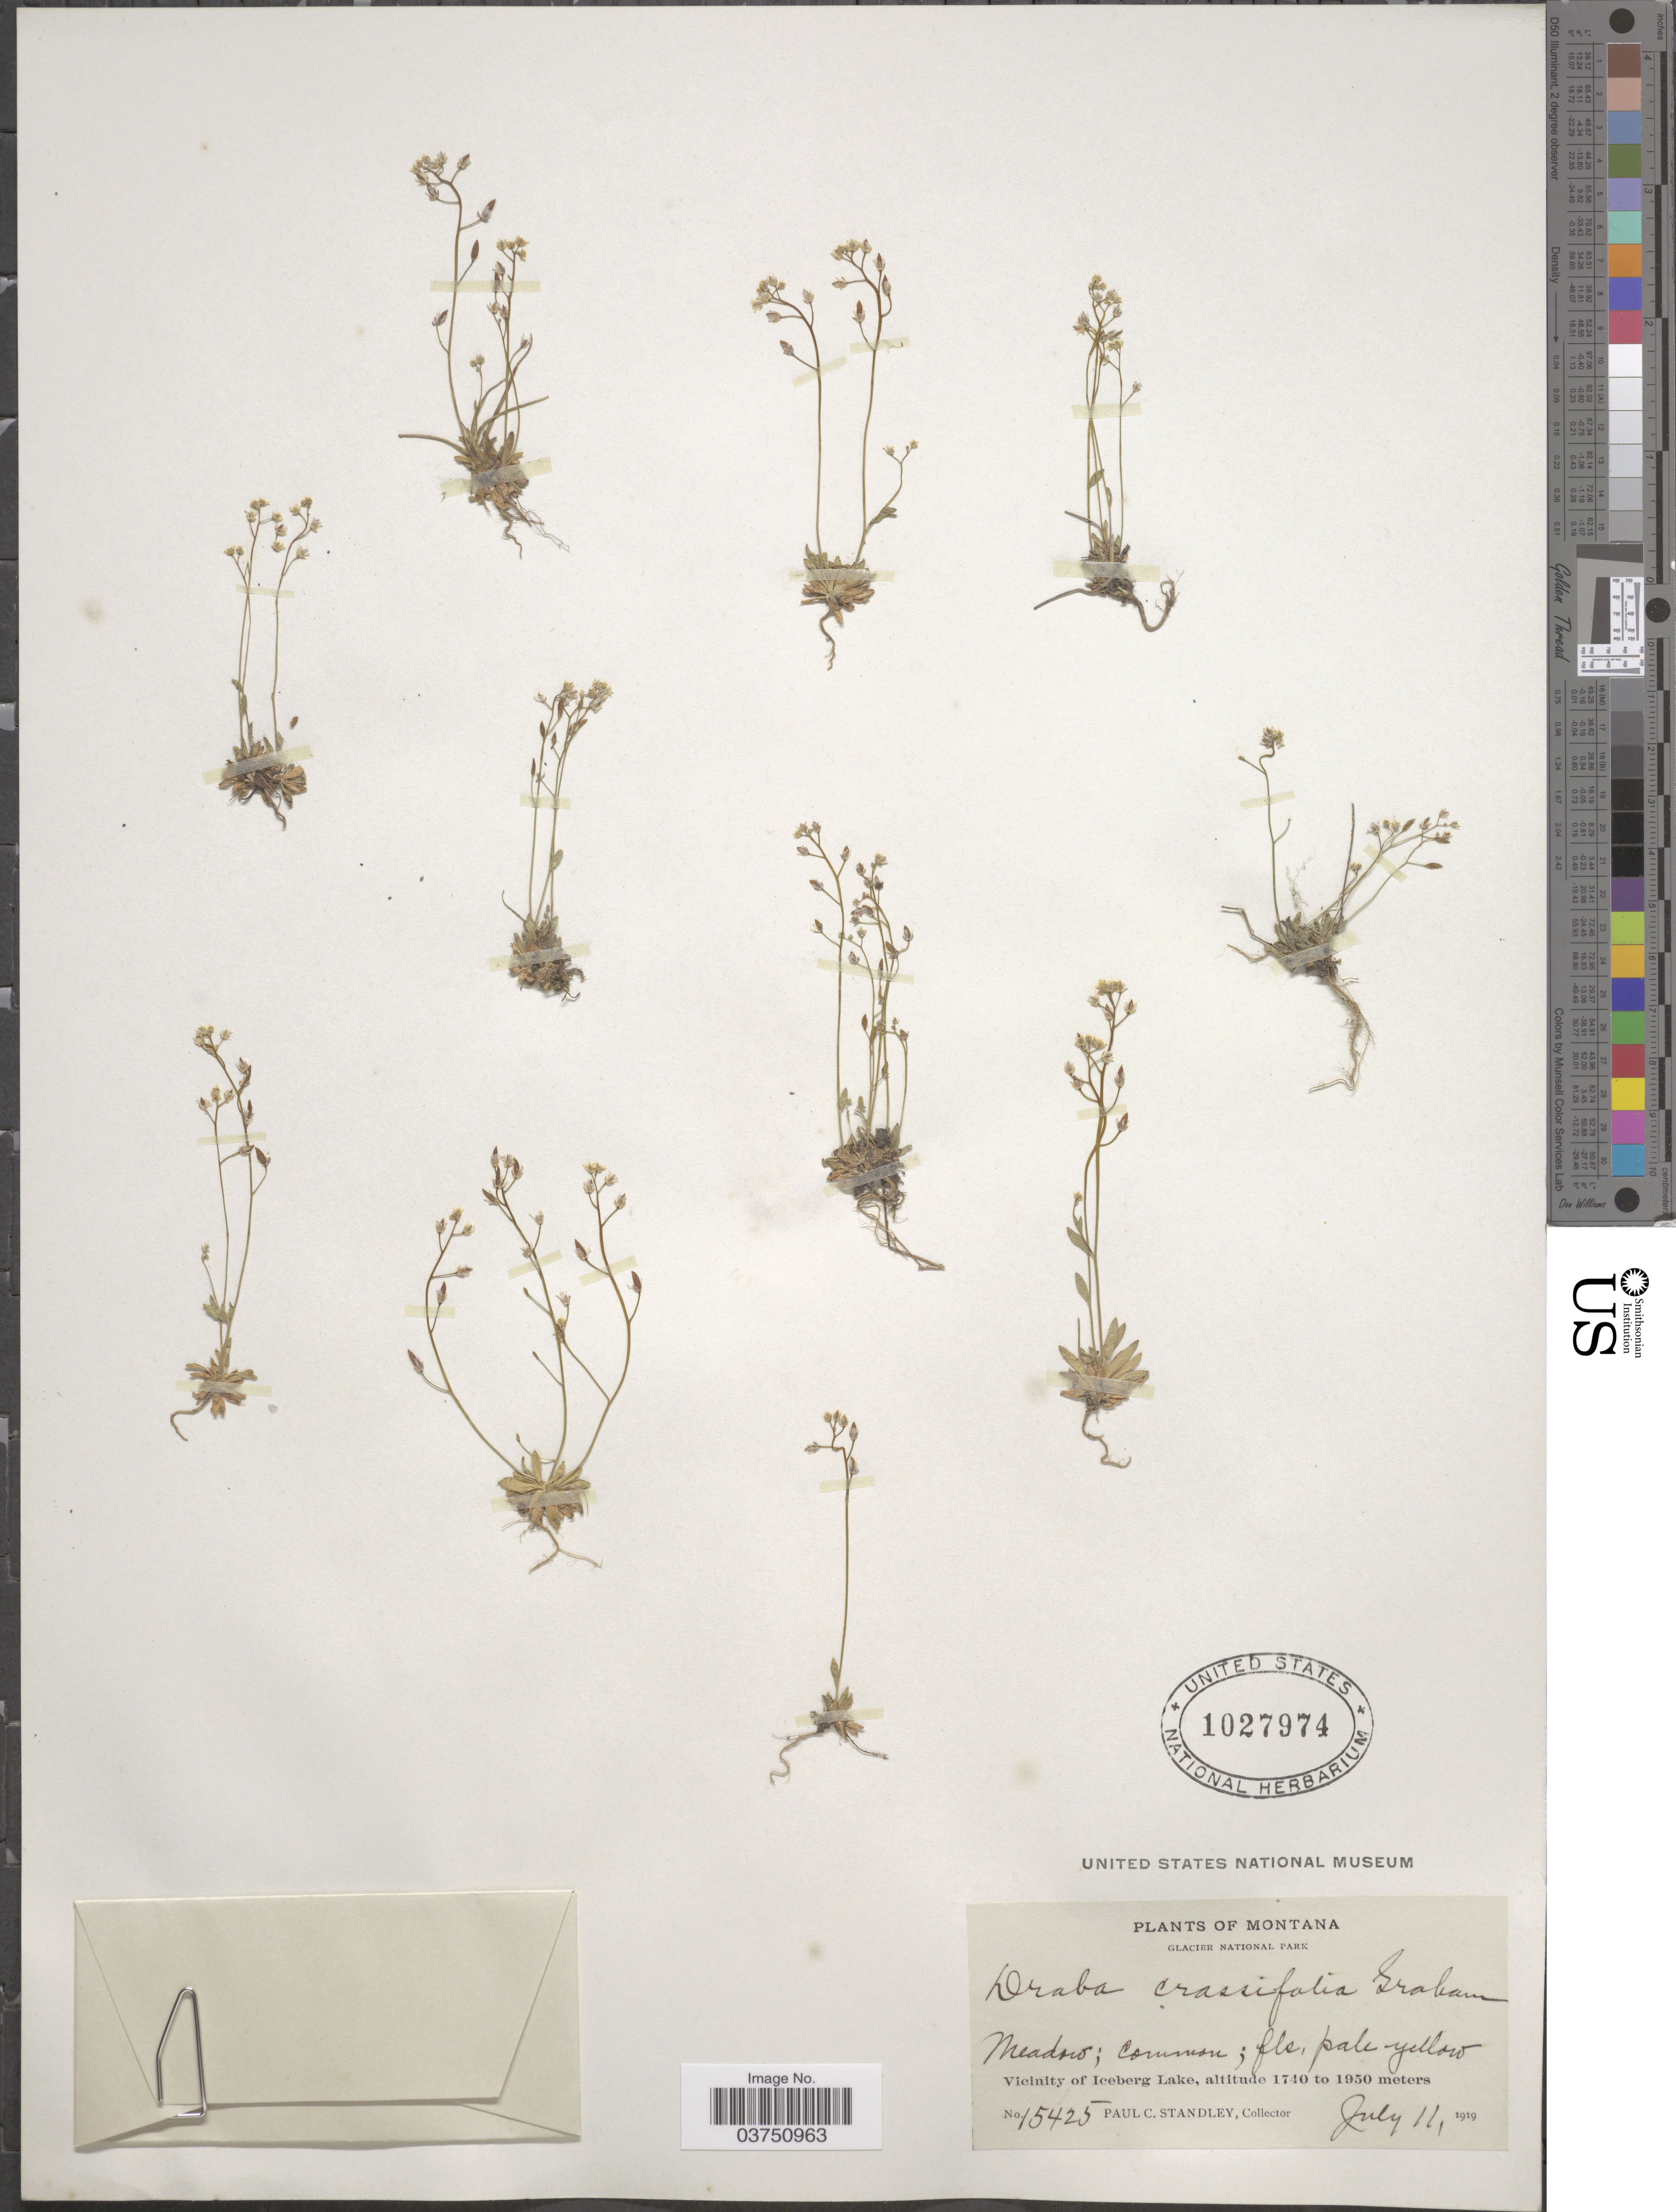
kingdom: Plantae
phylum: Tracheophyta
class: Magnoliopsida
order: Brassicales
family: Brassicaceae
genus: Draba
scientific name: Draba crassifolia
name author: Graham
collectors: P. C. Standley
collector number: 15425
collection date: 1919-07-11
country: United States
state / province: Montana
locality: Glacier National Park. Vicinity of Iceberg Lake.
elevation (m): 1740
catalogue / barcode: US 1027974